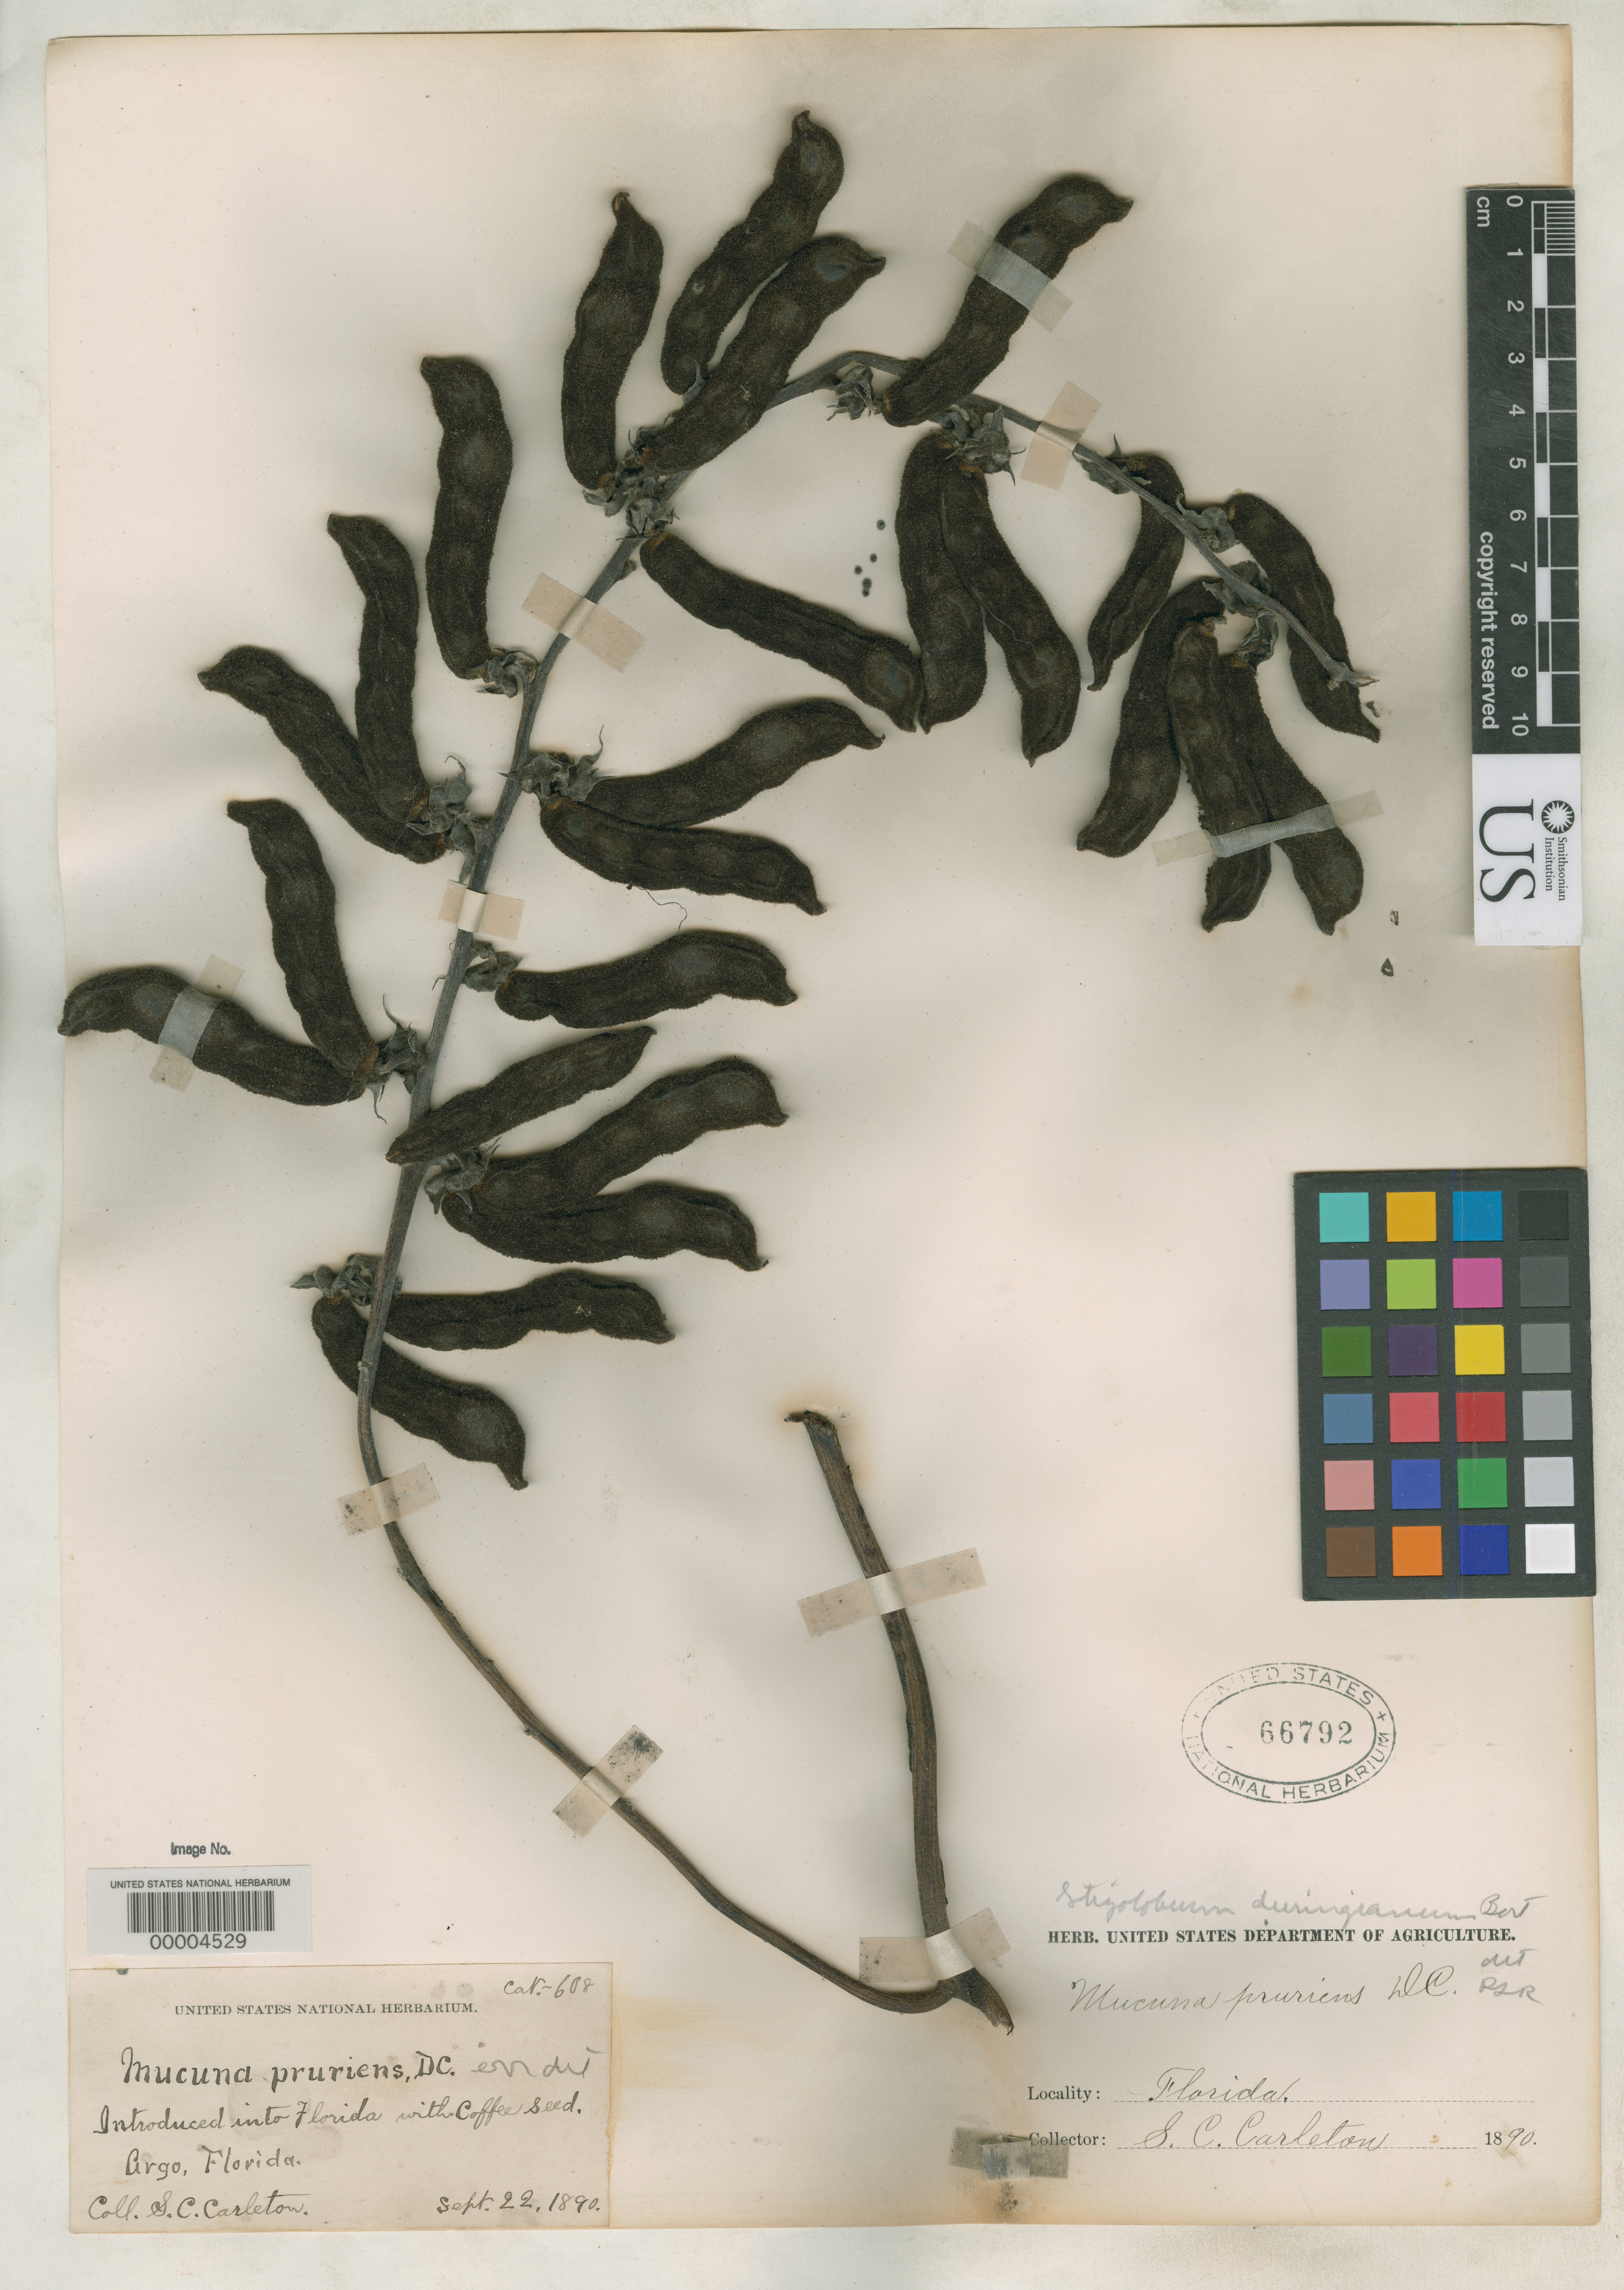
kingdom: Plantae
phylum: Tracheophyta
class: Magnoliopsida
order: Fabales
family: Fabaceae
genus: Stizolobium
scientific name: Stizolobium deeringianum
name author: Bort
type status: Holotype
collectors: S. Carleton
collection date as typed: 22 Sep 1890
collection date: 1890-09-22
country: United States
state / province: Florida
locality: Argo.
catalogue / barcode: US 66792